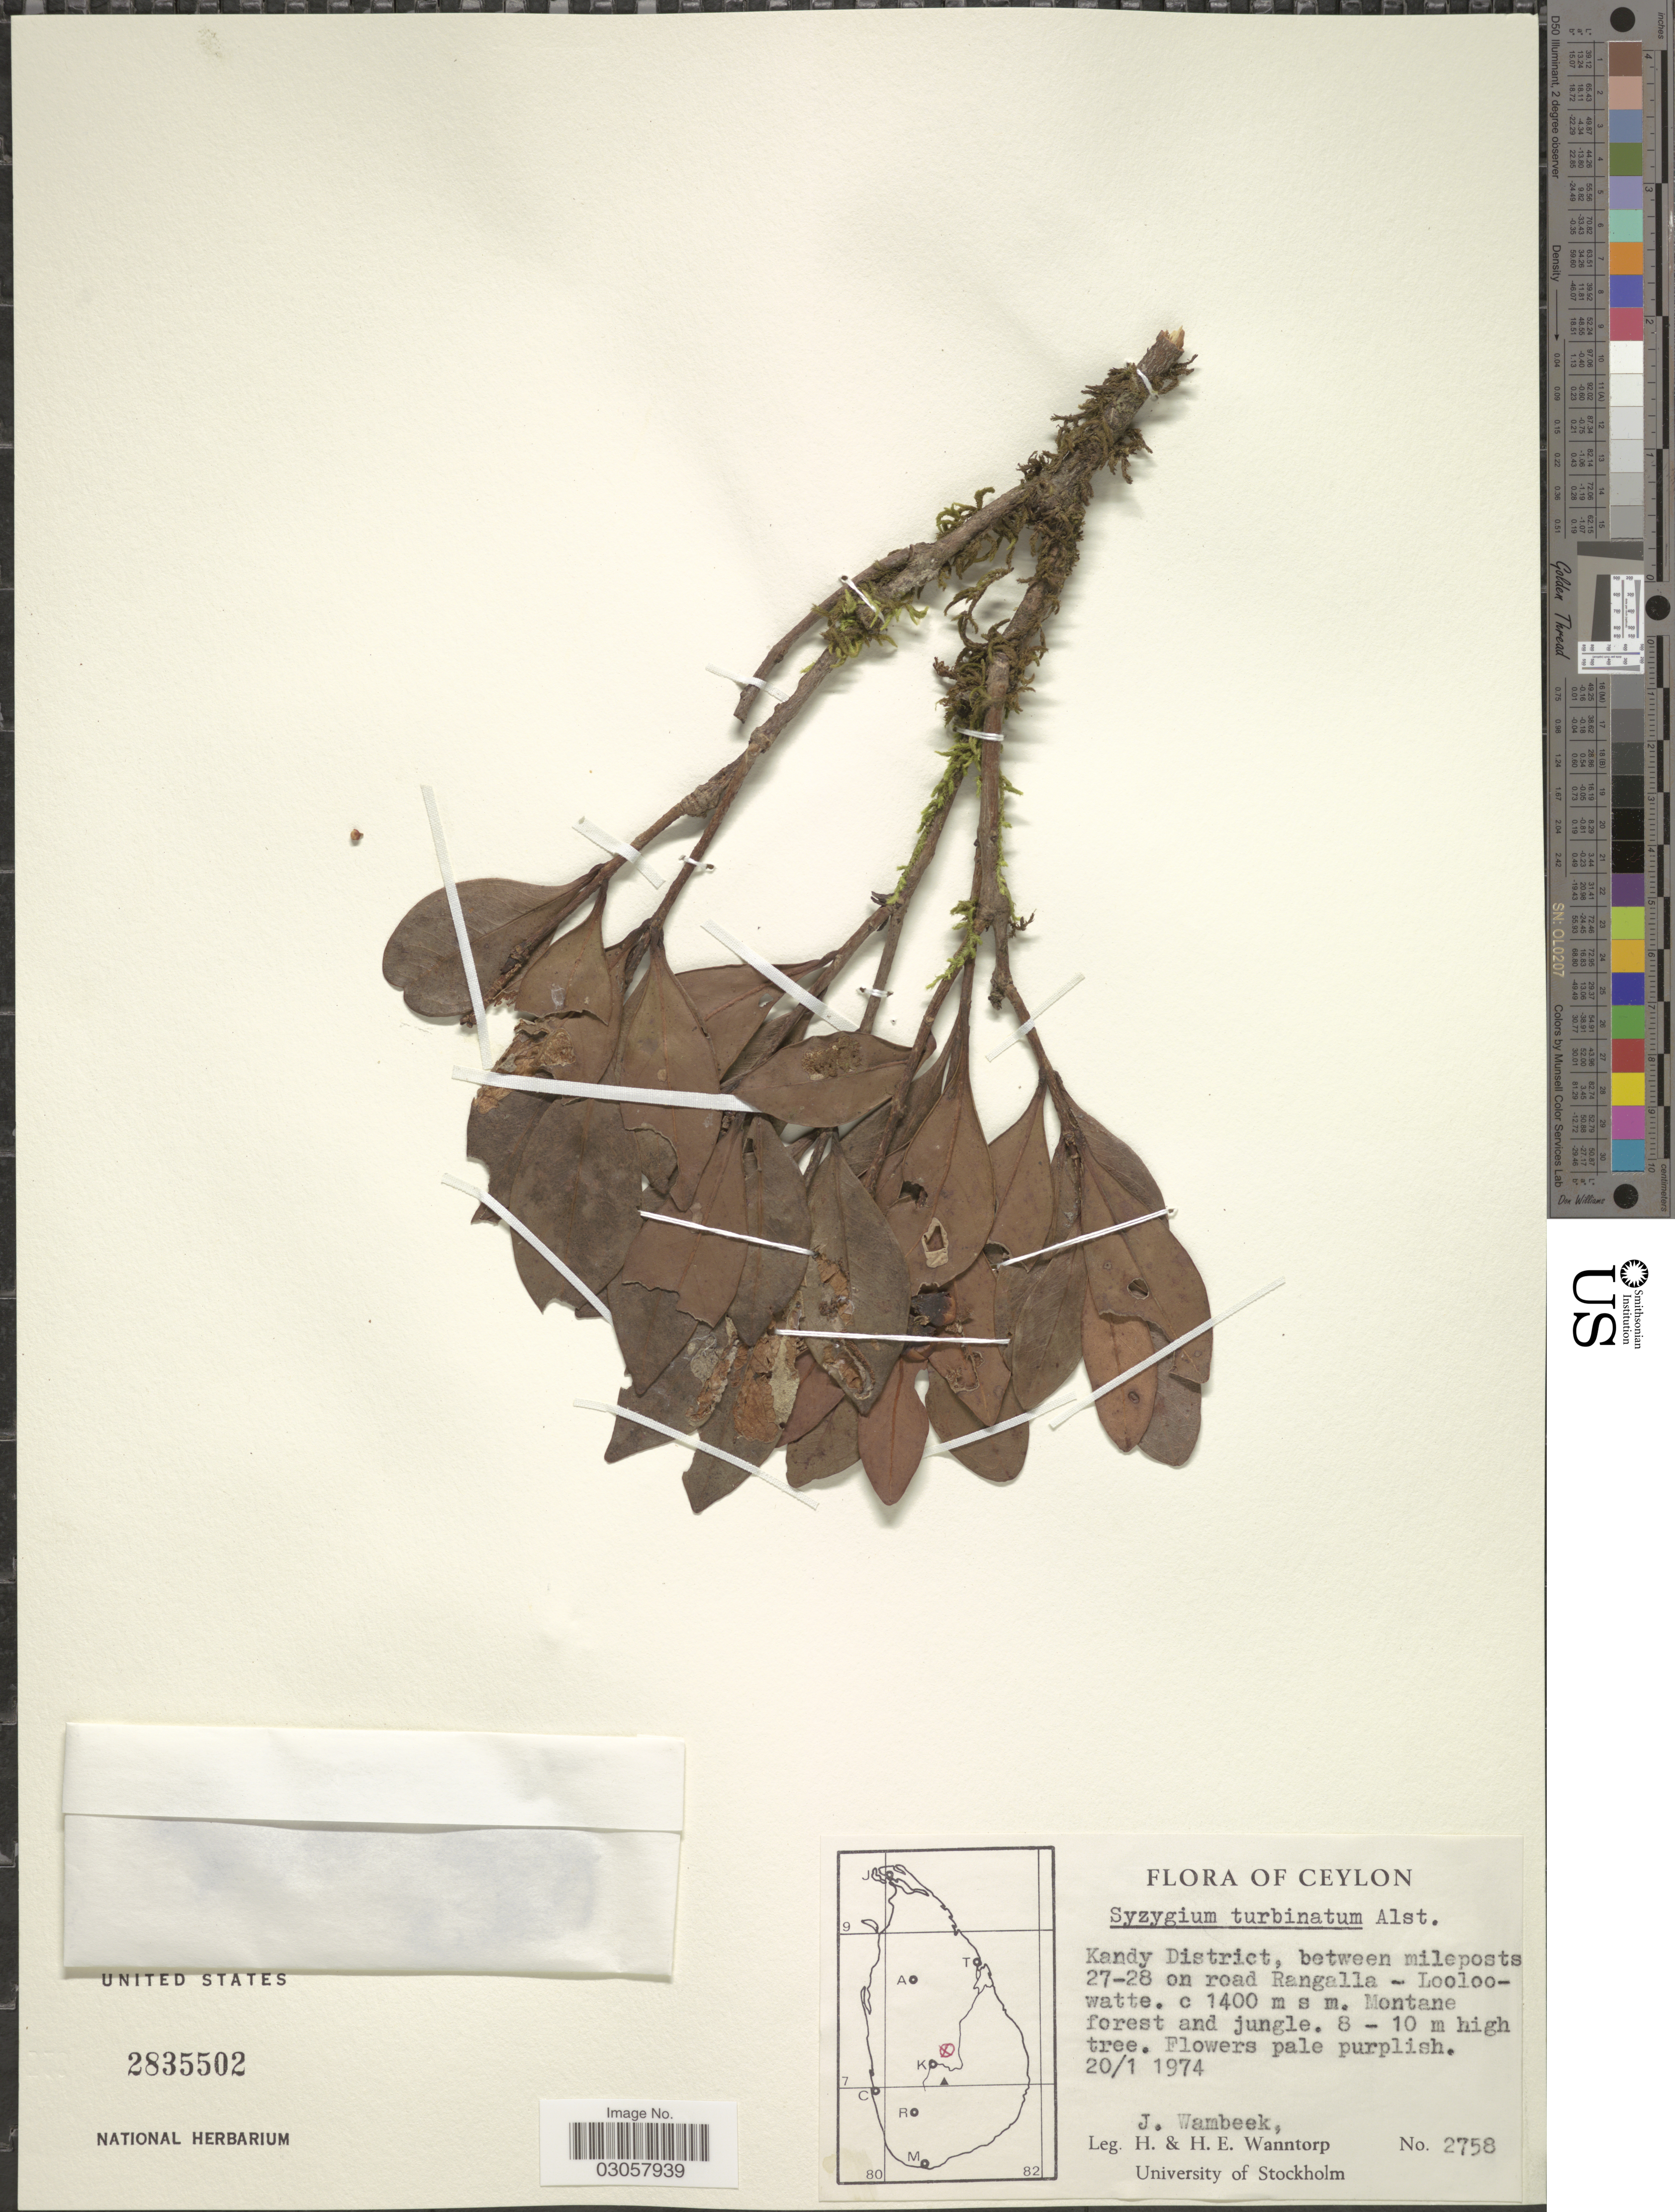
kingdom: Plantae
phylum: Tracheophyta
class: Magnoliopsida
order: Myrtales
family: Myrtaceae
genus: Syzygium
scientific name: Syzygium turbinatum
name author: Alston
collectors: J. Wambeek, H. Wanntorp & H. Wanntorp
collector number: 2758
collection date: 1974-01-20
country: Sri Lanka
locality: Ceylon. Kandy District, between mileposts 27-28 on road Rangalla - Looloowatte.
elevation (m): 1400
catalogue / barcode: US 2835502